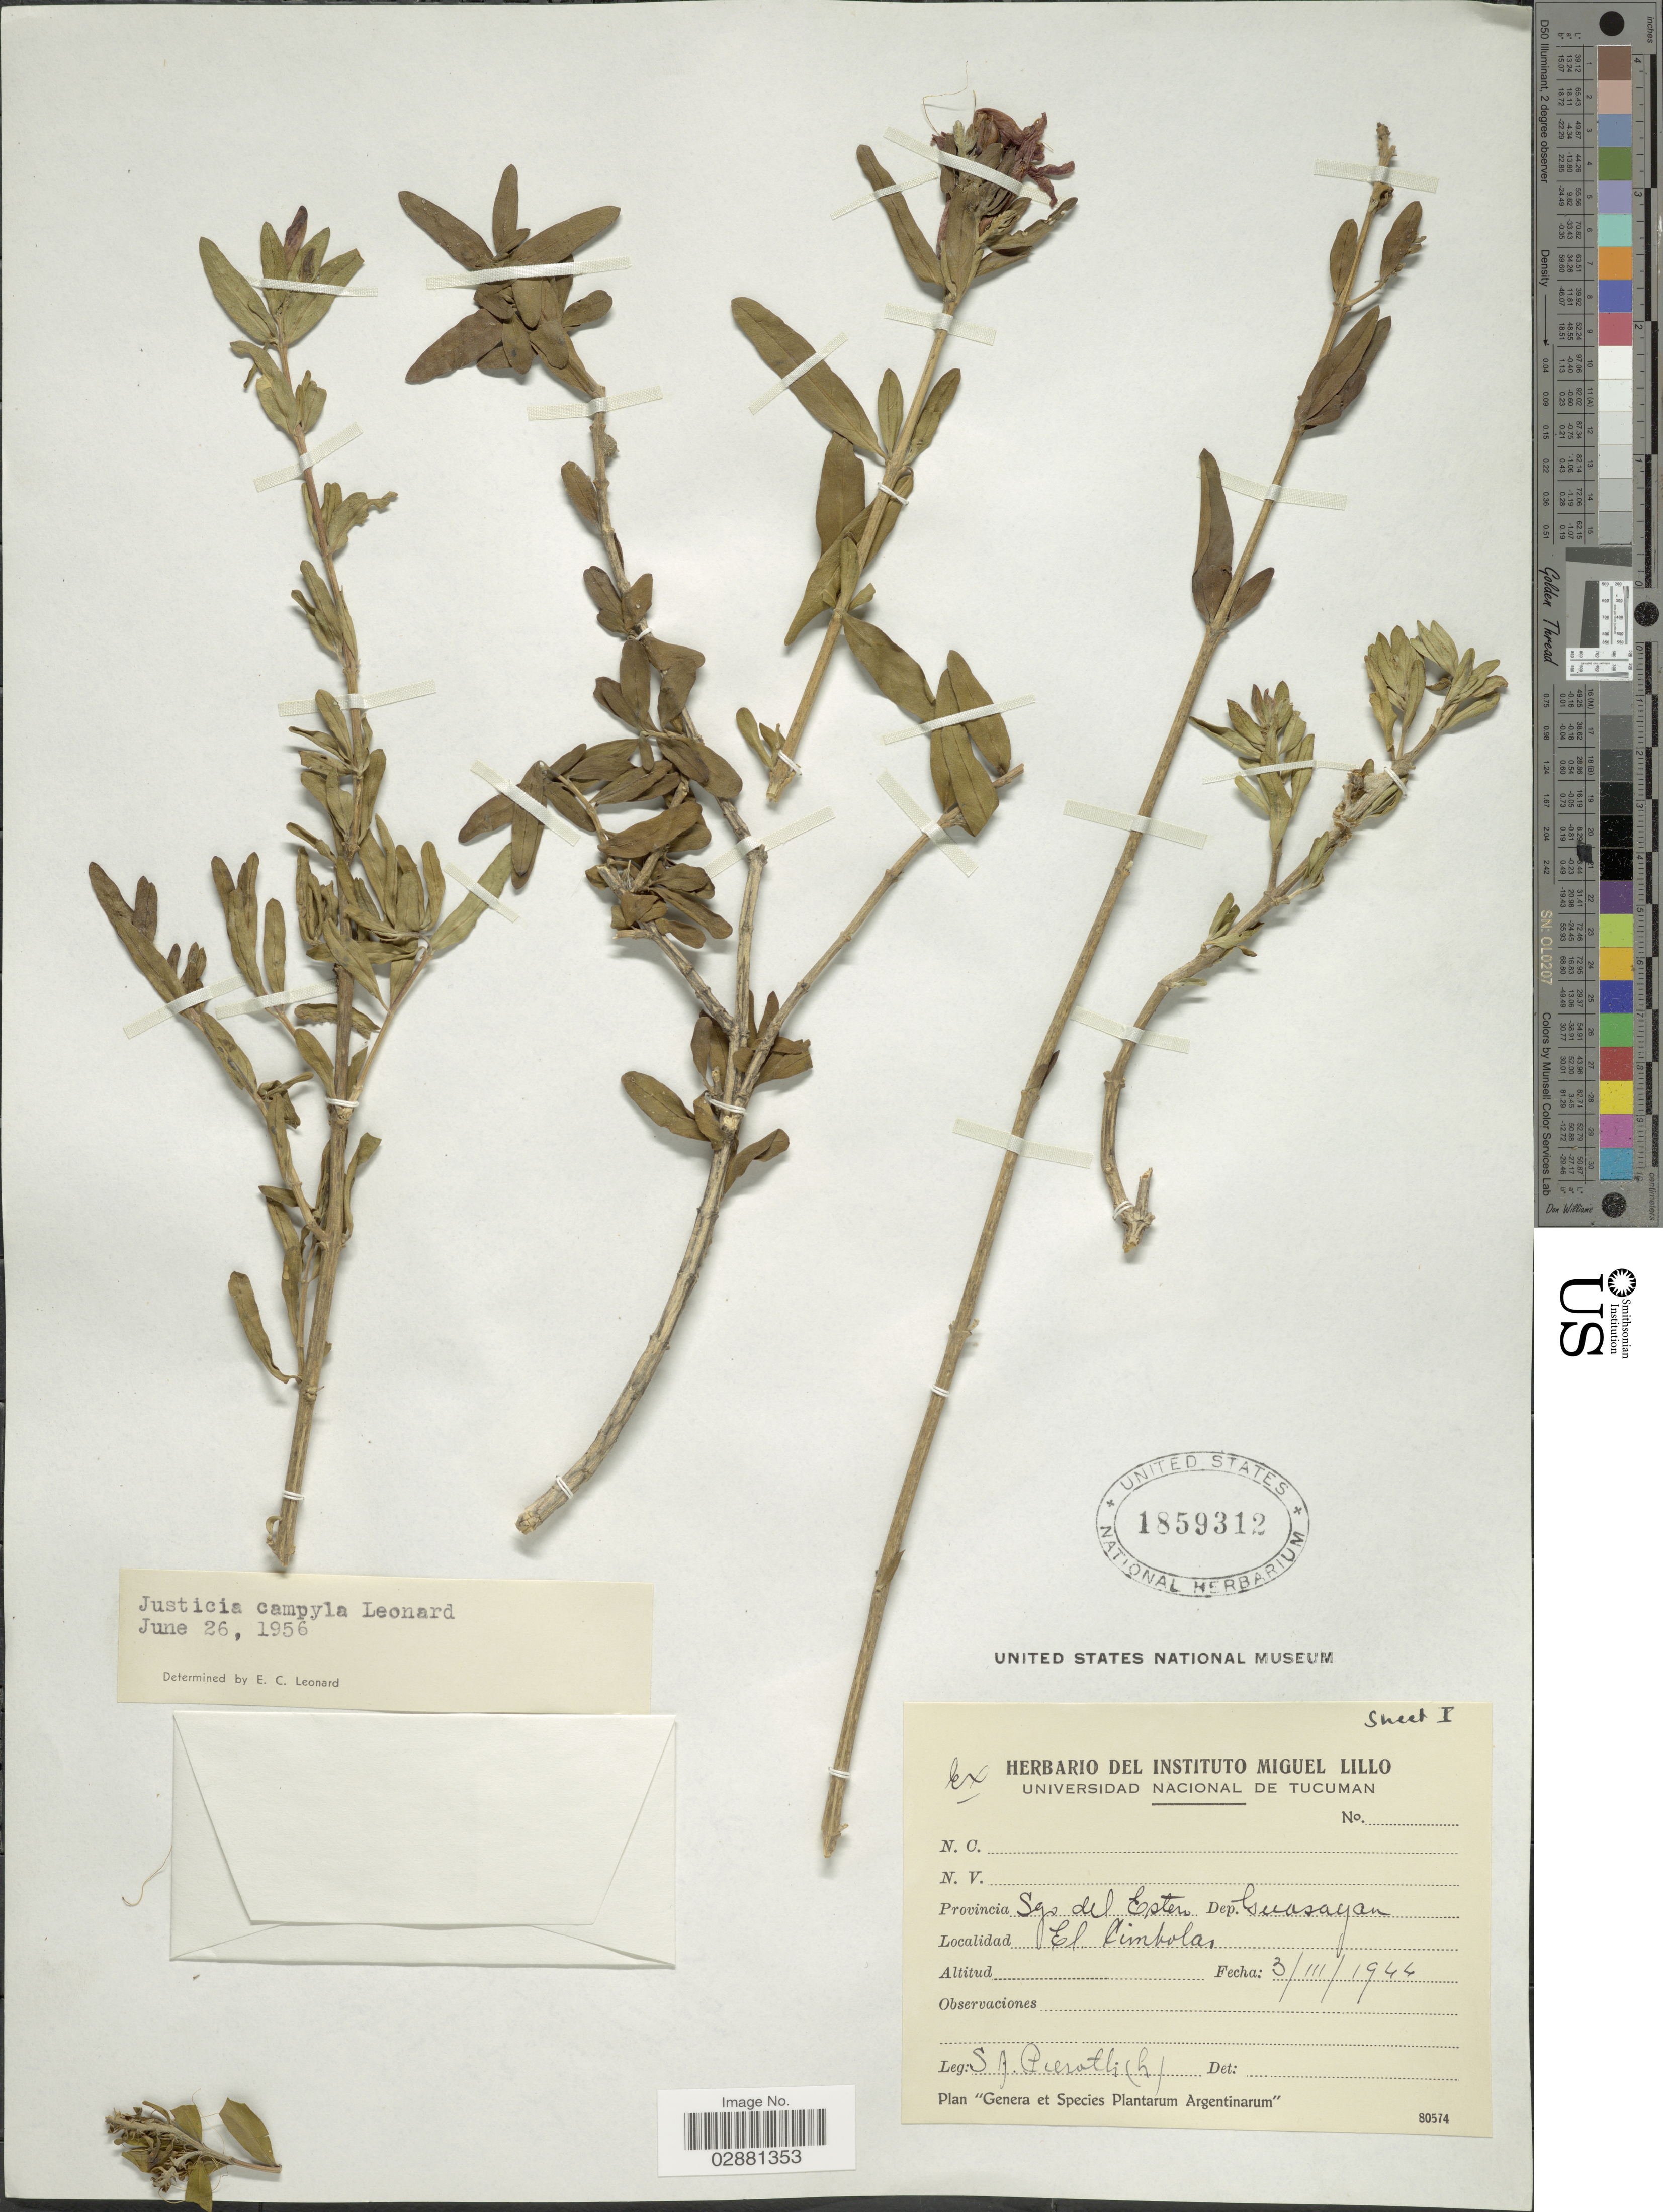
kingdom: Plantae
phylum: Tracheophyta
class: Magnoliopsida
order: Lamiales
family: Acanthaceae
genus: Justicia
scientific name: Justicia xylosteoides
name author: Griseb.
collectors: S. A. Pierotti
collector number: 9*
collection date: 1944-03-03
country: Argentina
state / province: Santiago del Estero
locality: Provincia Sgo del Estero, Dep. Guasayán, El Cimbolar.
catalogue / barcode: US 1859312